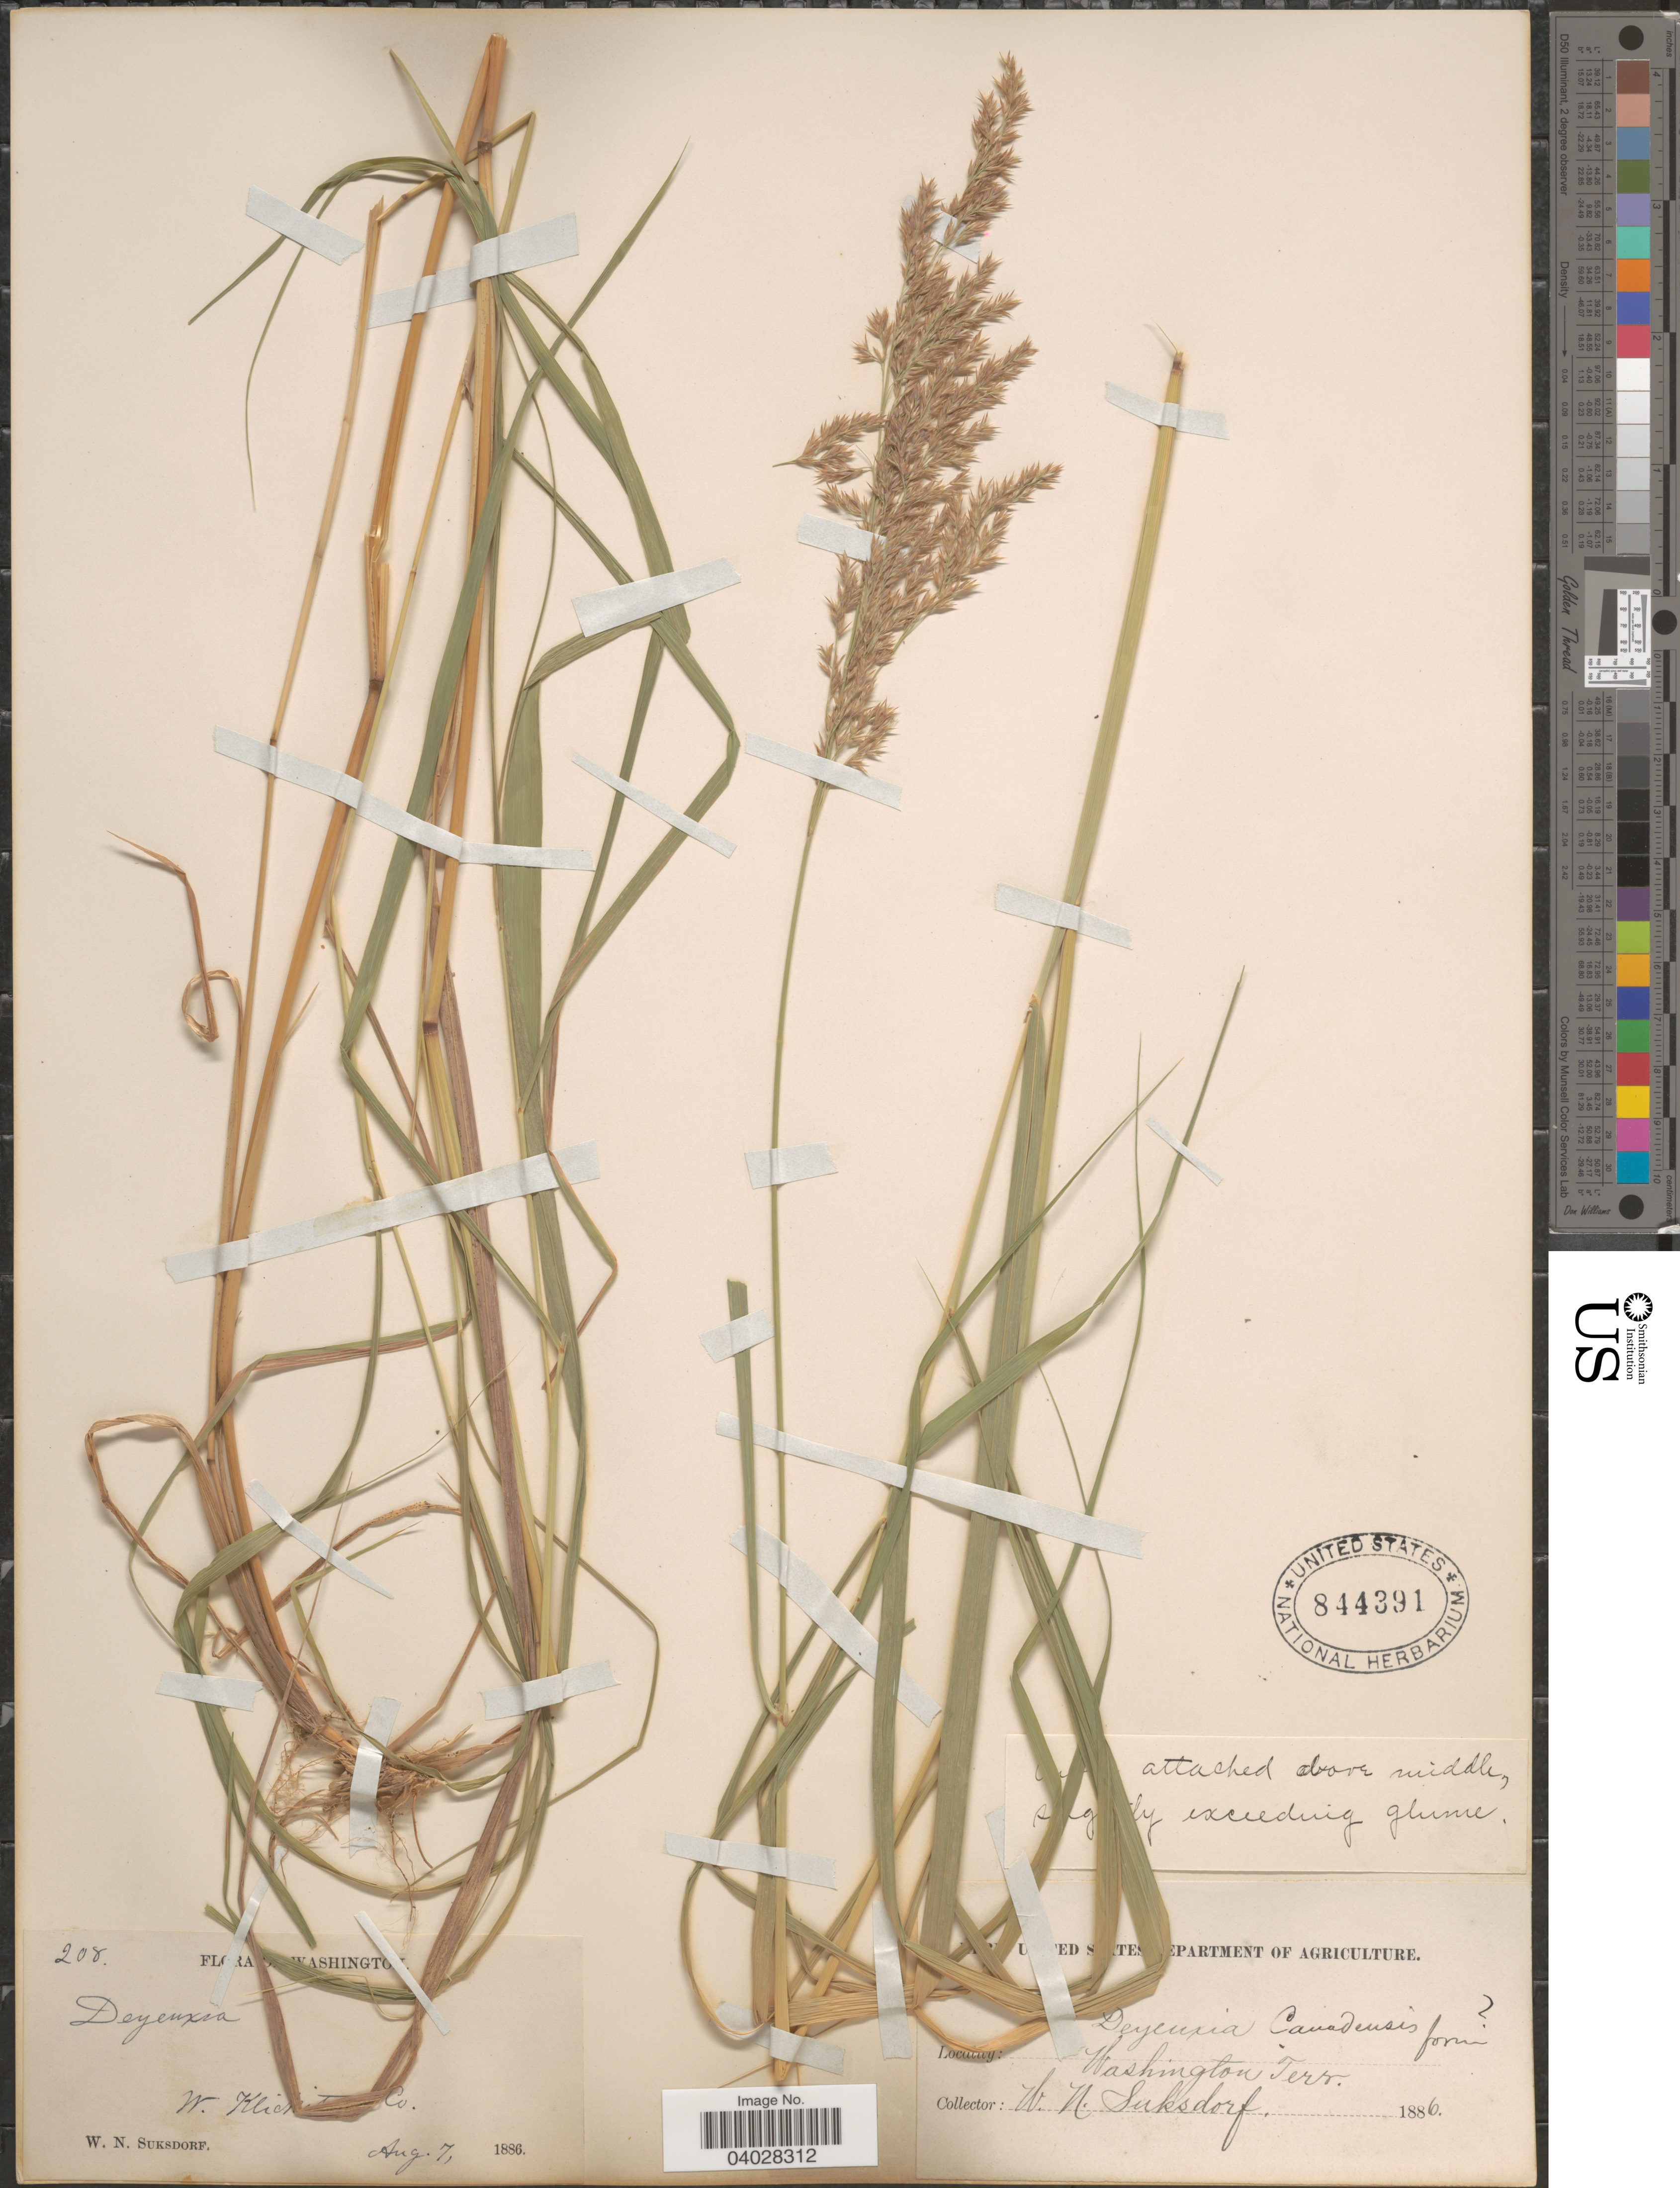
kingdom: Plantae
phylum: Tracheophyta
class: Liliopsida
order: Poales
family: Poaceae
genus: Calamagrostis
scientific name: Calamagrostis canadensis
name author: (Michx.) P. Beauv.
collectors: W. N. Suksdorf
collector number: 208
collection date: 1886-08-07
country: United States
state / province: Washington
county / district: Klickitat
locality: W. Klickitat Co. Washington Terr.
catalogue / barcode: US 844391